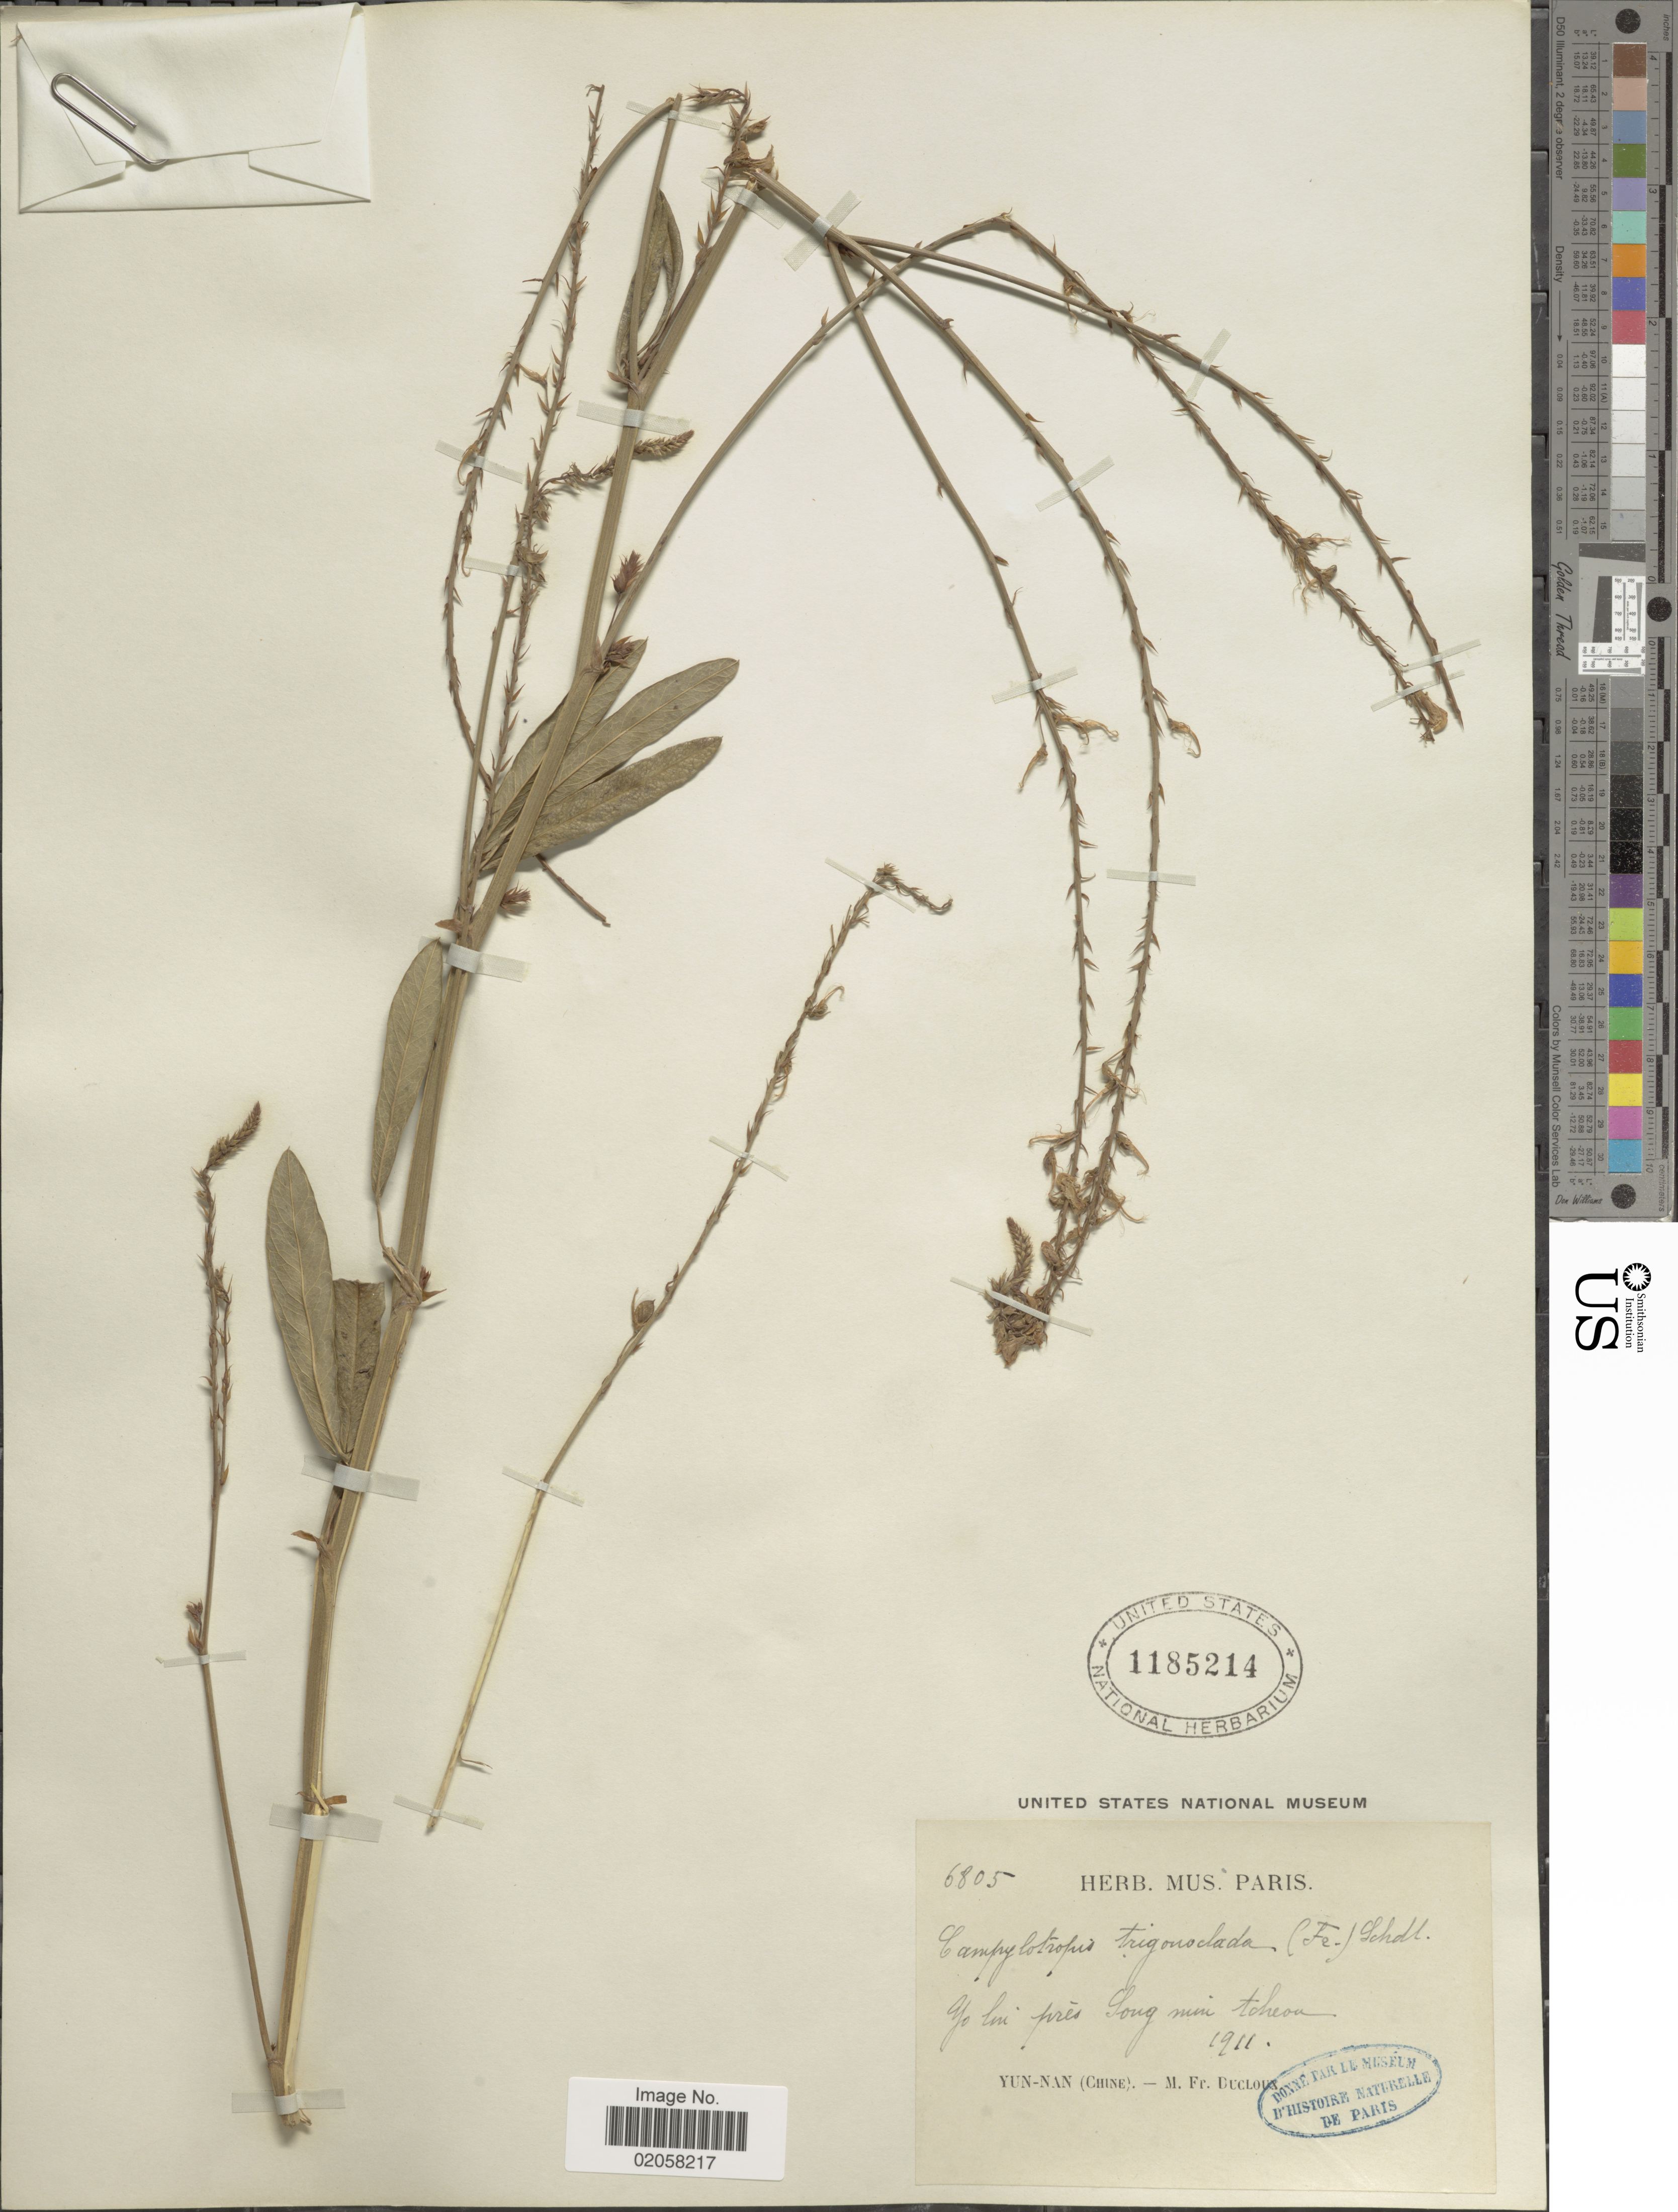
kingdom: Plantae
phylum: Tracheophyta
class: Magnoliopsida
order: Fabales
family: Fabaceae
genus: Campylotropis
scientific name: Campylotropis trigonoclada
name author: (Franch.) Schindl.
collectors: M. Ducloux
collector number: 6805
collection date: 1911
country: China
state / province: Yunnan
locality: Yo lin près Song min tcheou. Yun-nan (Chine)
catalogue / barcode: US 1185214